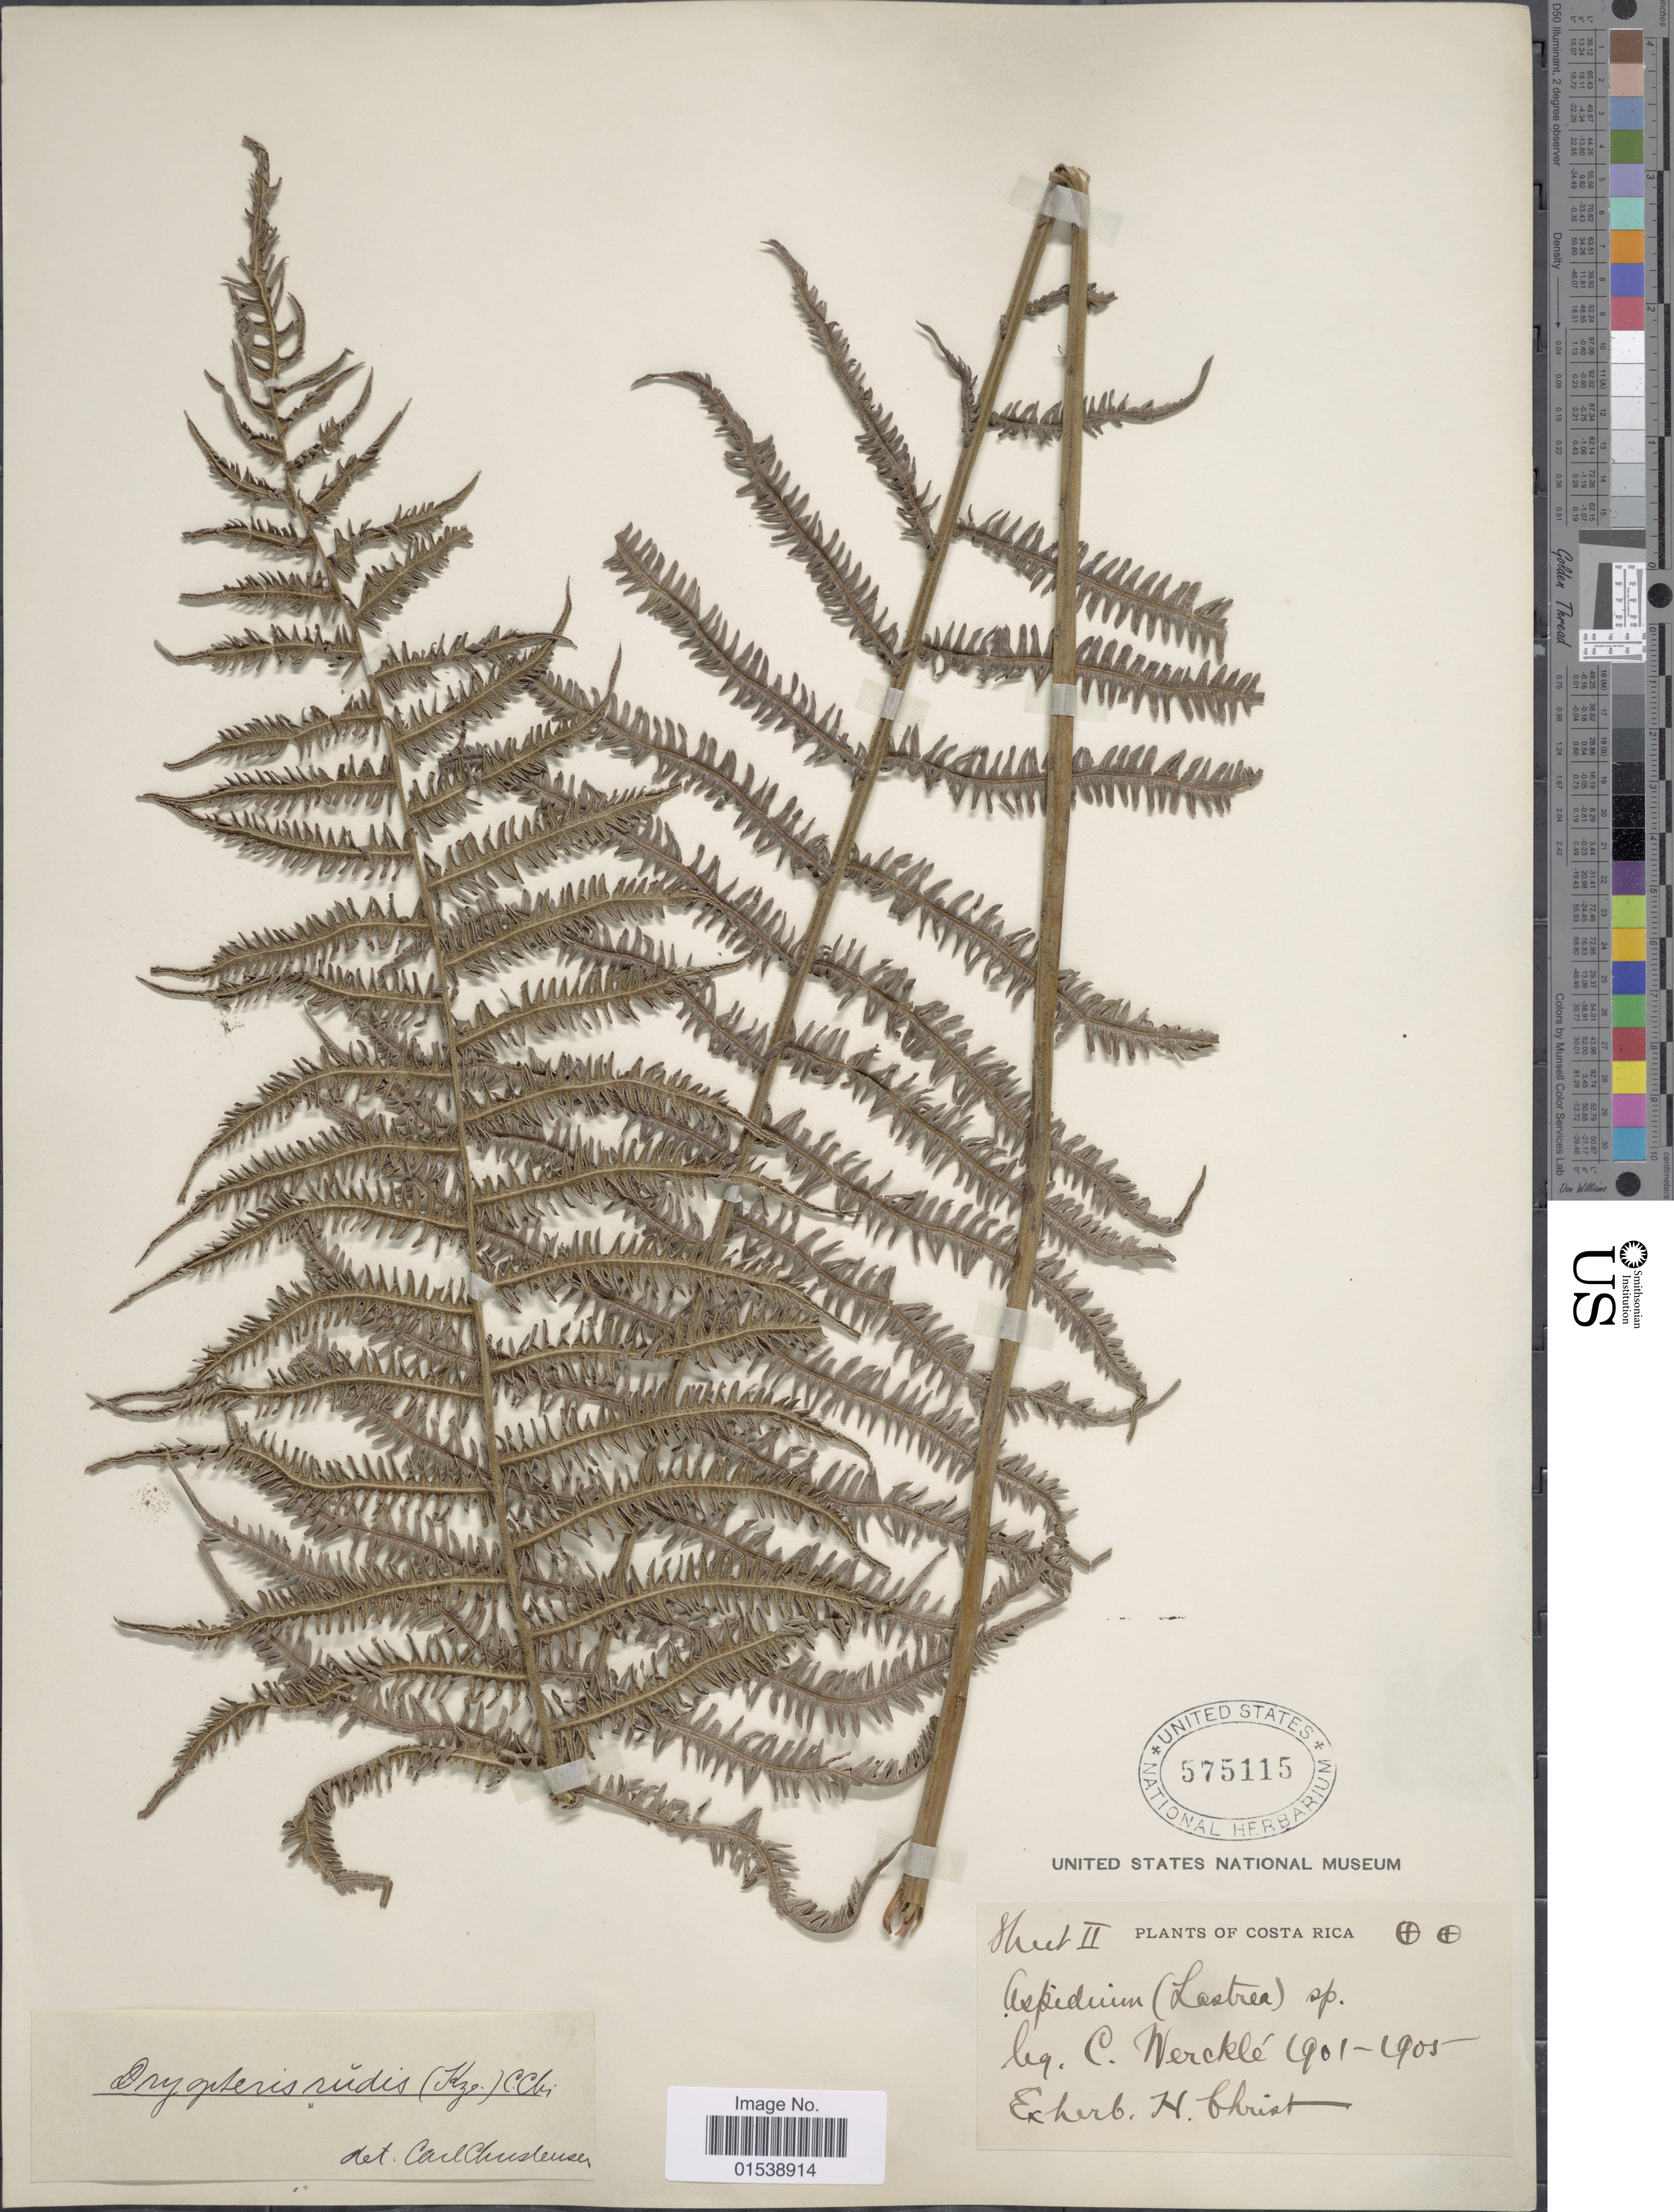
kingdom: Plantae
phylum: Tracheophyta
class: Polypodiopsida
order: Polypodiales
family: Thelypteridaceae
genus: Amauropelta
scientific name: Amauropelta rudis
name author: (Kunze) Pic. Serm.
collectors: C. Wercklé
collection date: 1901/1905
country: Costa Rica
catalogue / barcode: US 575115